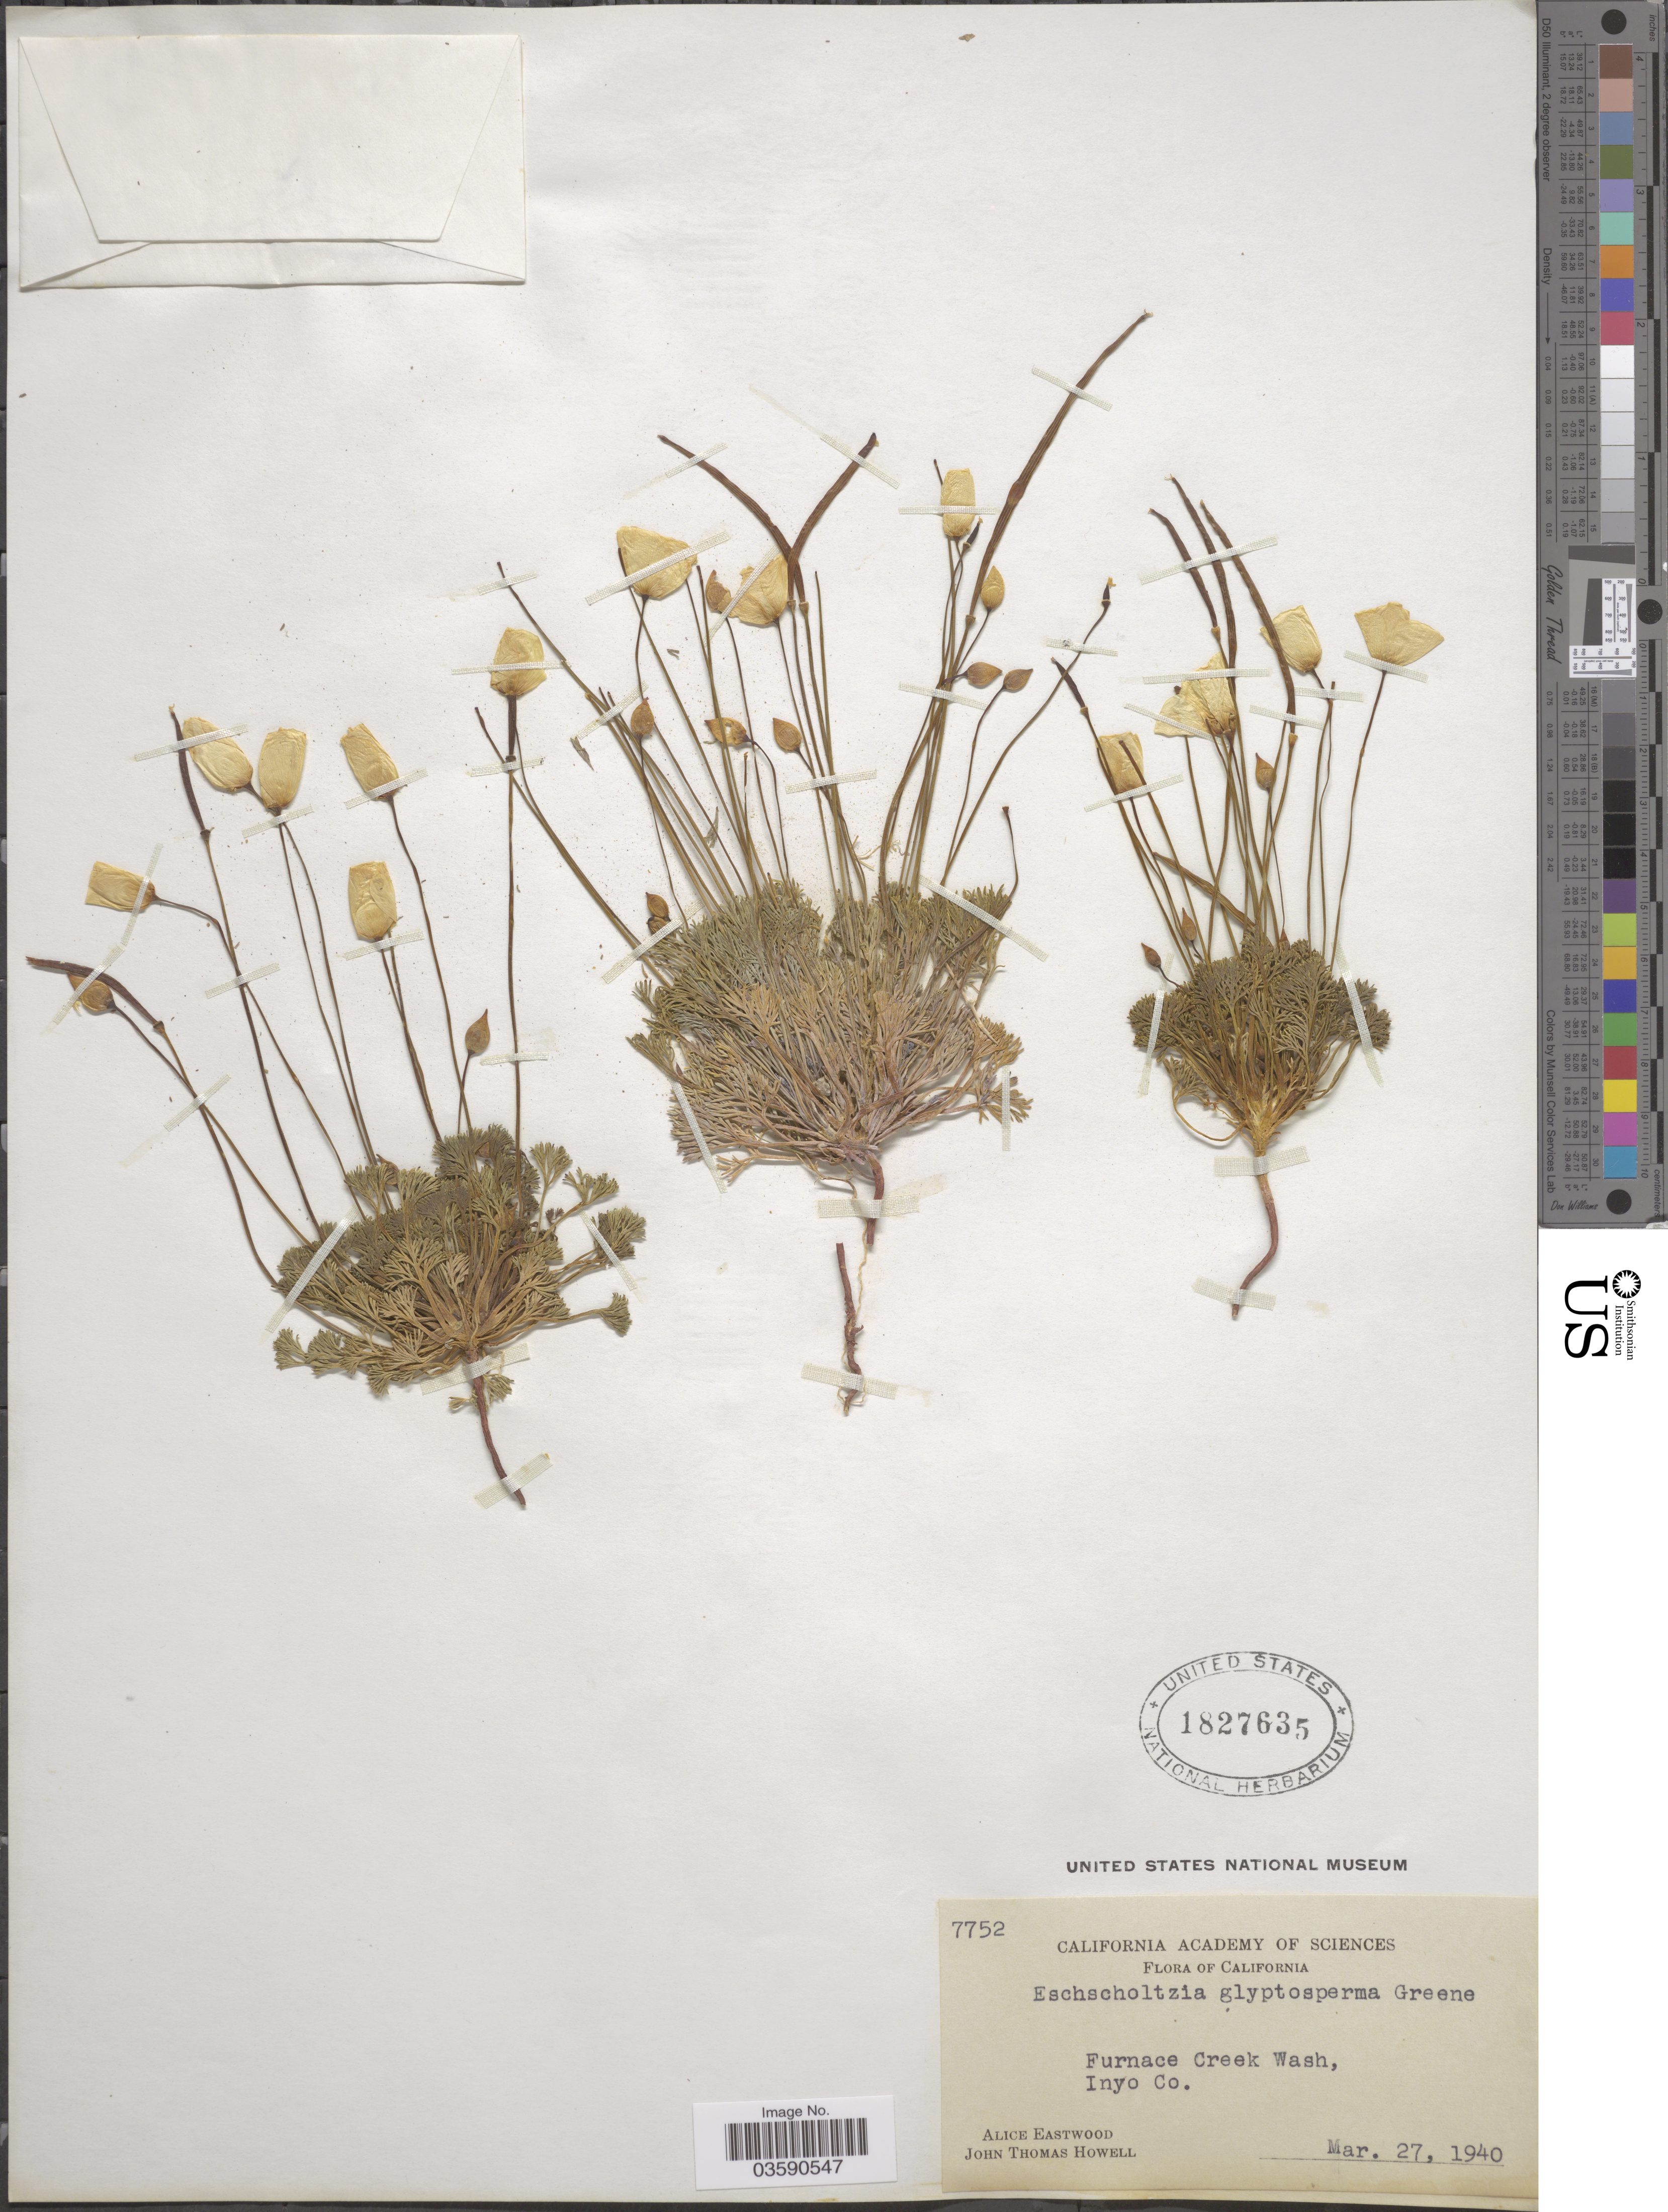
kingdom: Plantae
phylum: Tracheophyta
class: Magnoliopsida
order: Ranunculales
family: Papaveraceae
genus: Eschscholzia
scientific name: Eschscholzia glyptosperma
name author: Greene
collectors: A. Eastwood & J. T. Howell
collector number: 7752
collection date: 1940-03-27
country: United States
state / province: California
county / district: Inyo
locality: Furnace Creek Wash, Inyo Co.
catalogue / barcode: US 1827635